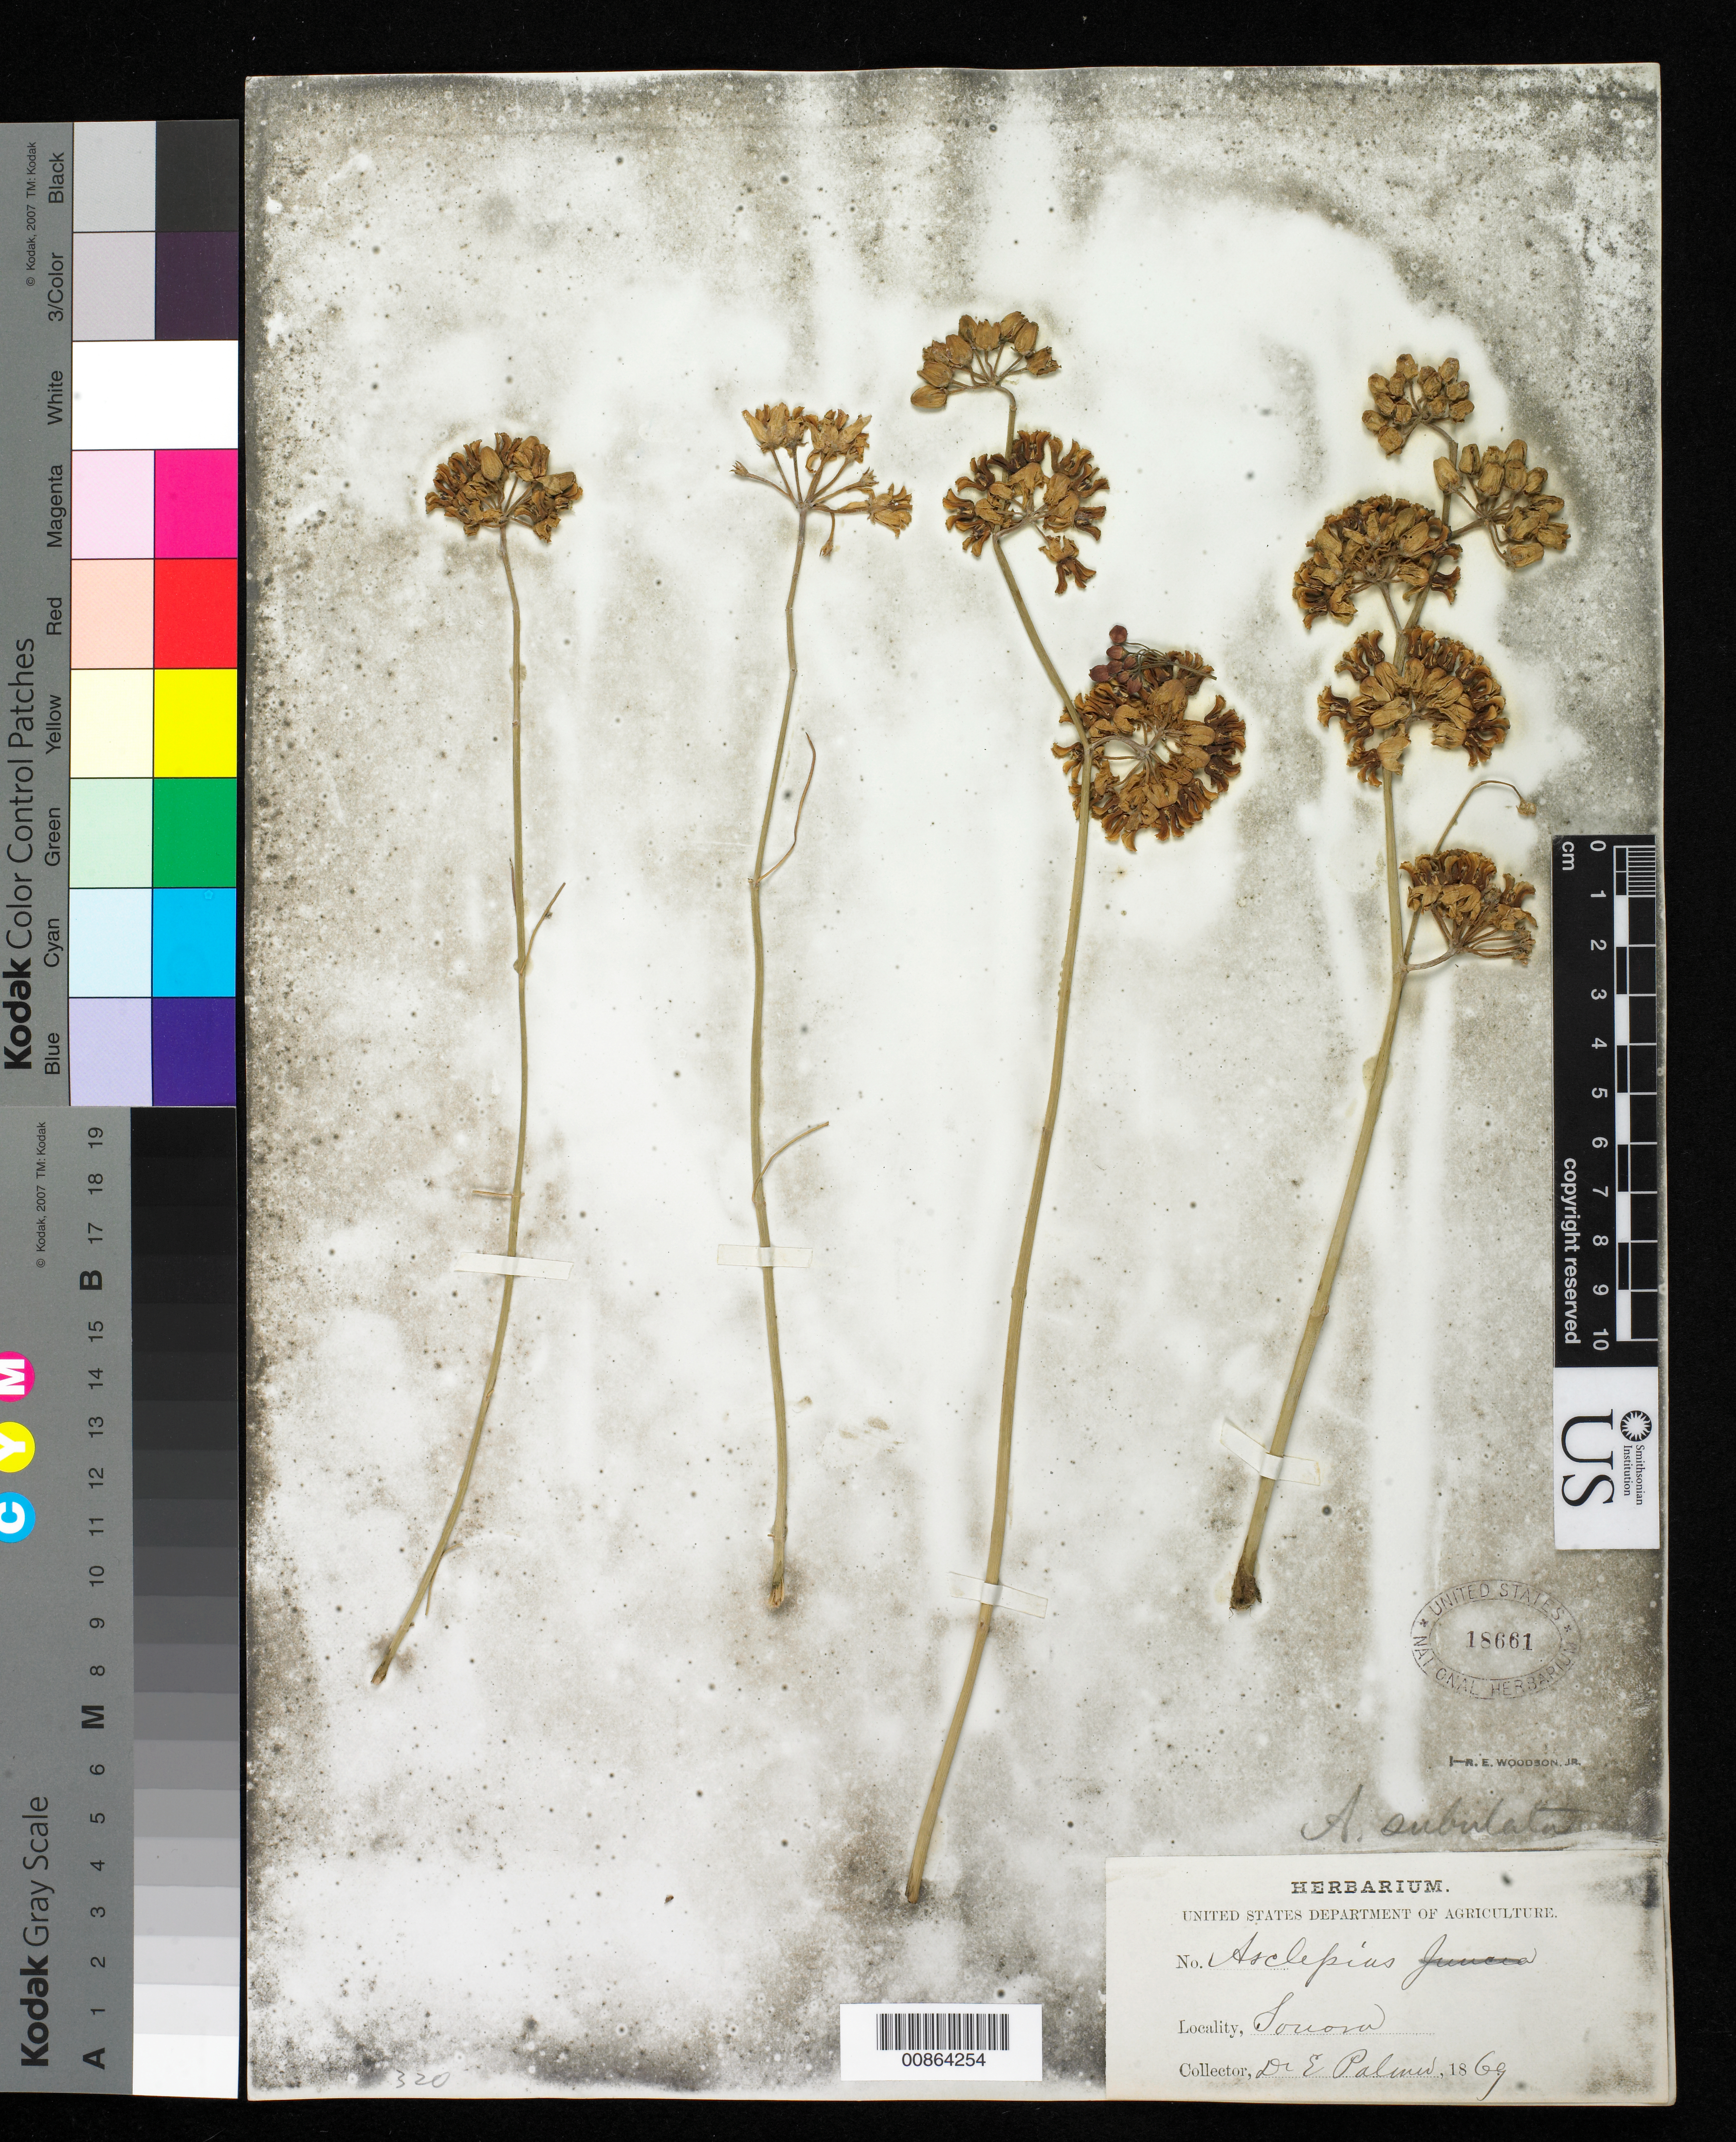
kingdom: Plantae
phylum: Tracheophyta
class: Magnoliopsida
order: Gentianales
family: Apocynaceae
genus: Asclepias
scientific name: Asclepias subulata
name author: Decne.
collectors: E. Palmer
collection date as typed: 1869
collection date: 1869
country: Mexico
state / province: Sonora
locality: Sonora.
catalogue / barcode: US 18661